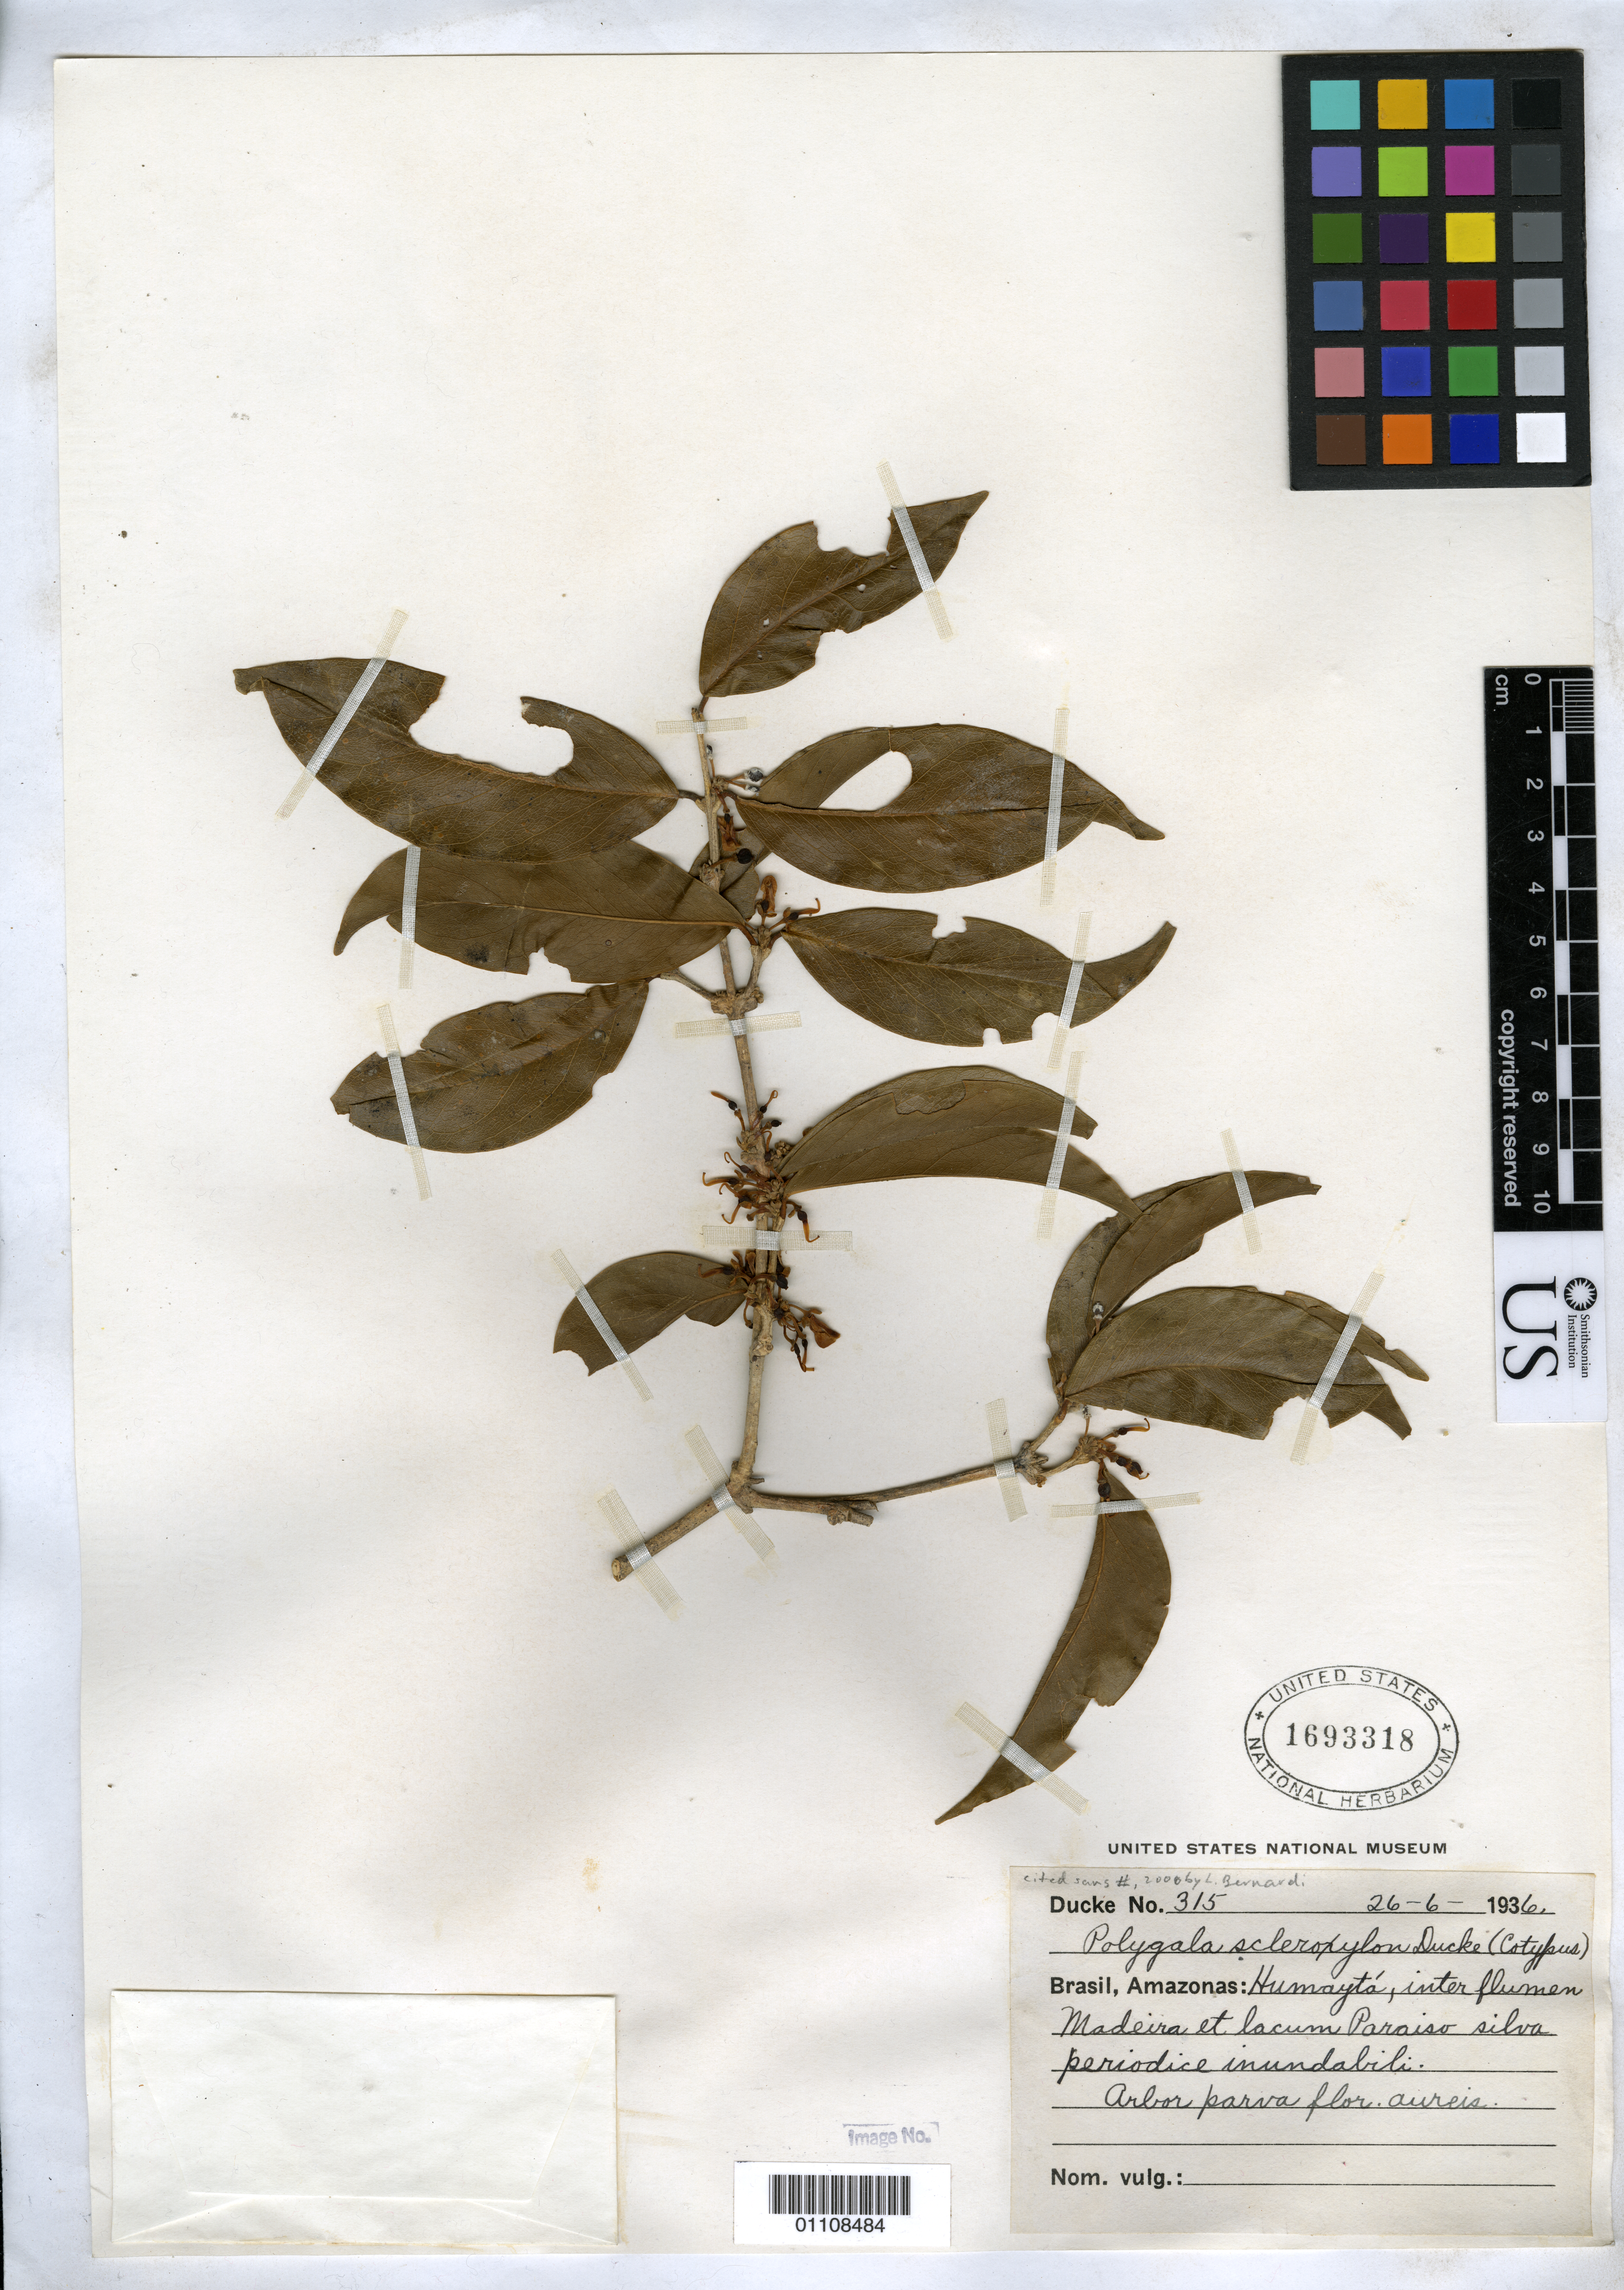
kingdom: Plantae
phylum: Tracheophyta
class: Magnoliopsida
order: Fabales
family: Polygalaceae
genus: Polygala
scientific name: Polygala scleroxylon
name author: Ducke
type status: Isotype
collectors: A. Ducke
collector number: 315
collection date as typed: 26 Jun 1936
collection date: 1936-06-26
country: Brazil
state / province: Amazonas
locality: Humaytá, Rio Madeira (civ. Amazonas), silva inundabili inter fluvium et lacum Paraiso [alt.: Humayté, inter flumen Madeira et lacum Paraiso silva periodice inundabili]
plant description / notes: Same gathering (identical dates & localities) labeled & cited under two different numbers, 315 & Herb. 29038.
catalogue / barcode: US 1693318